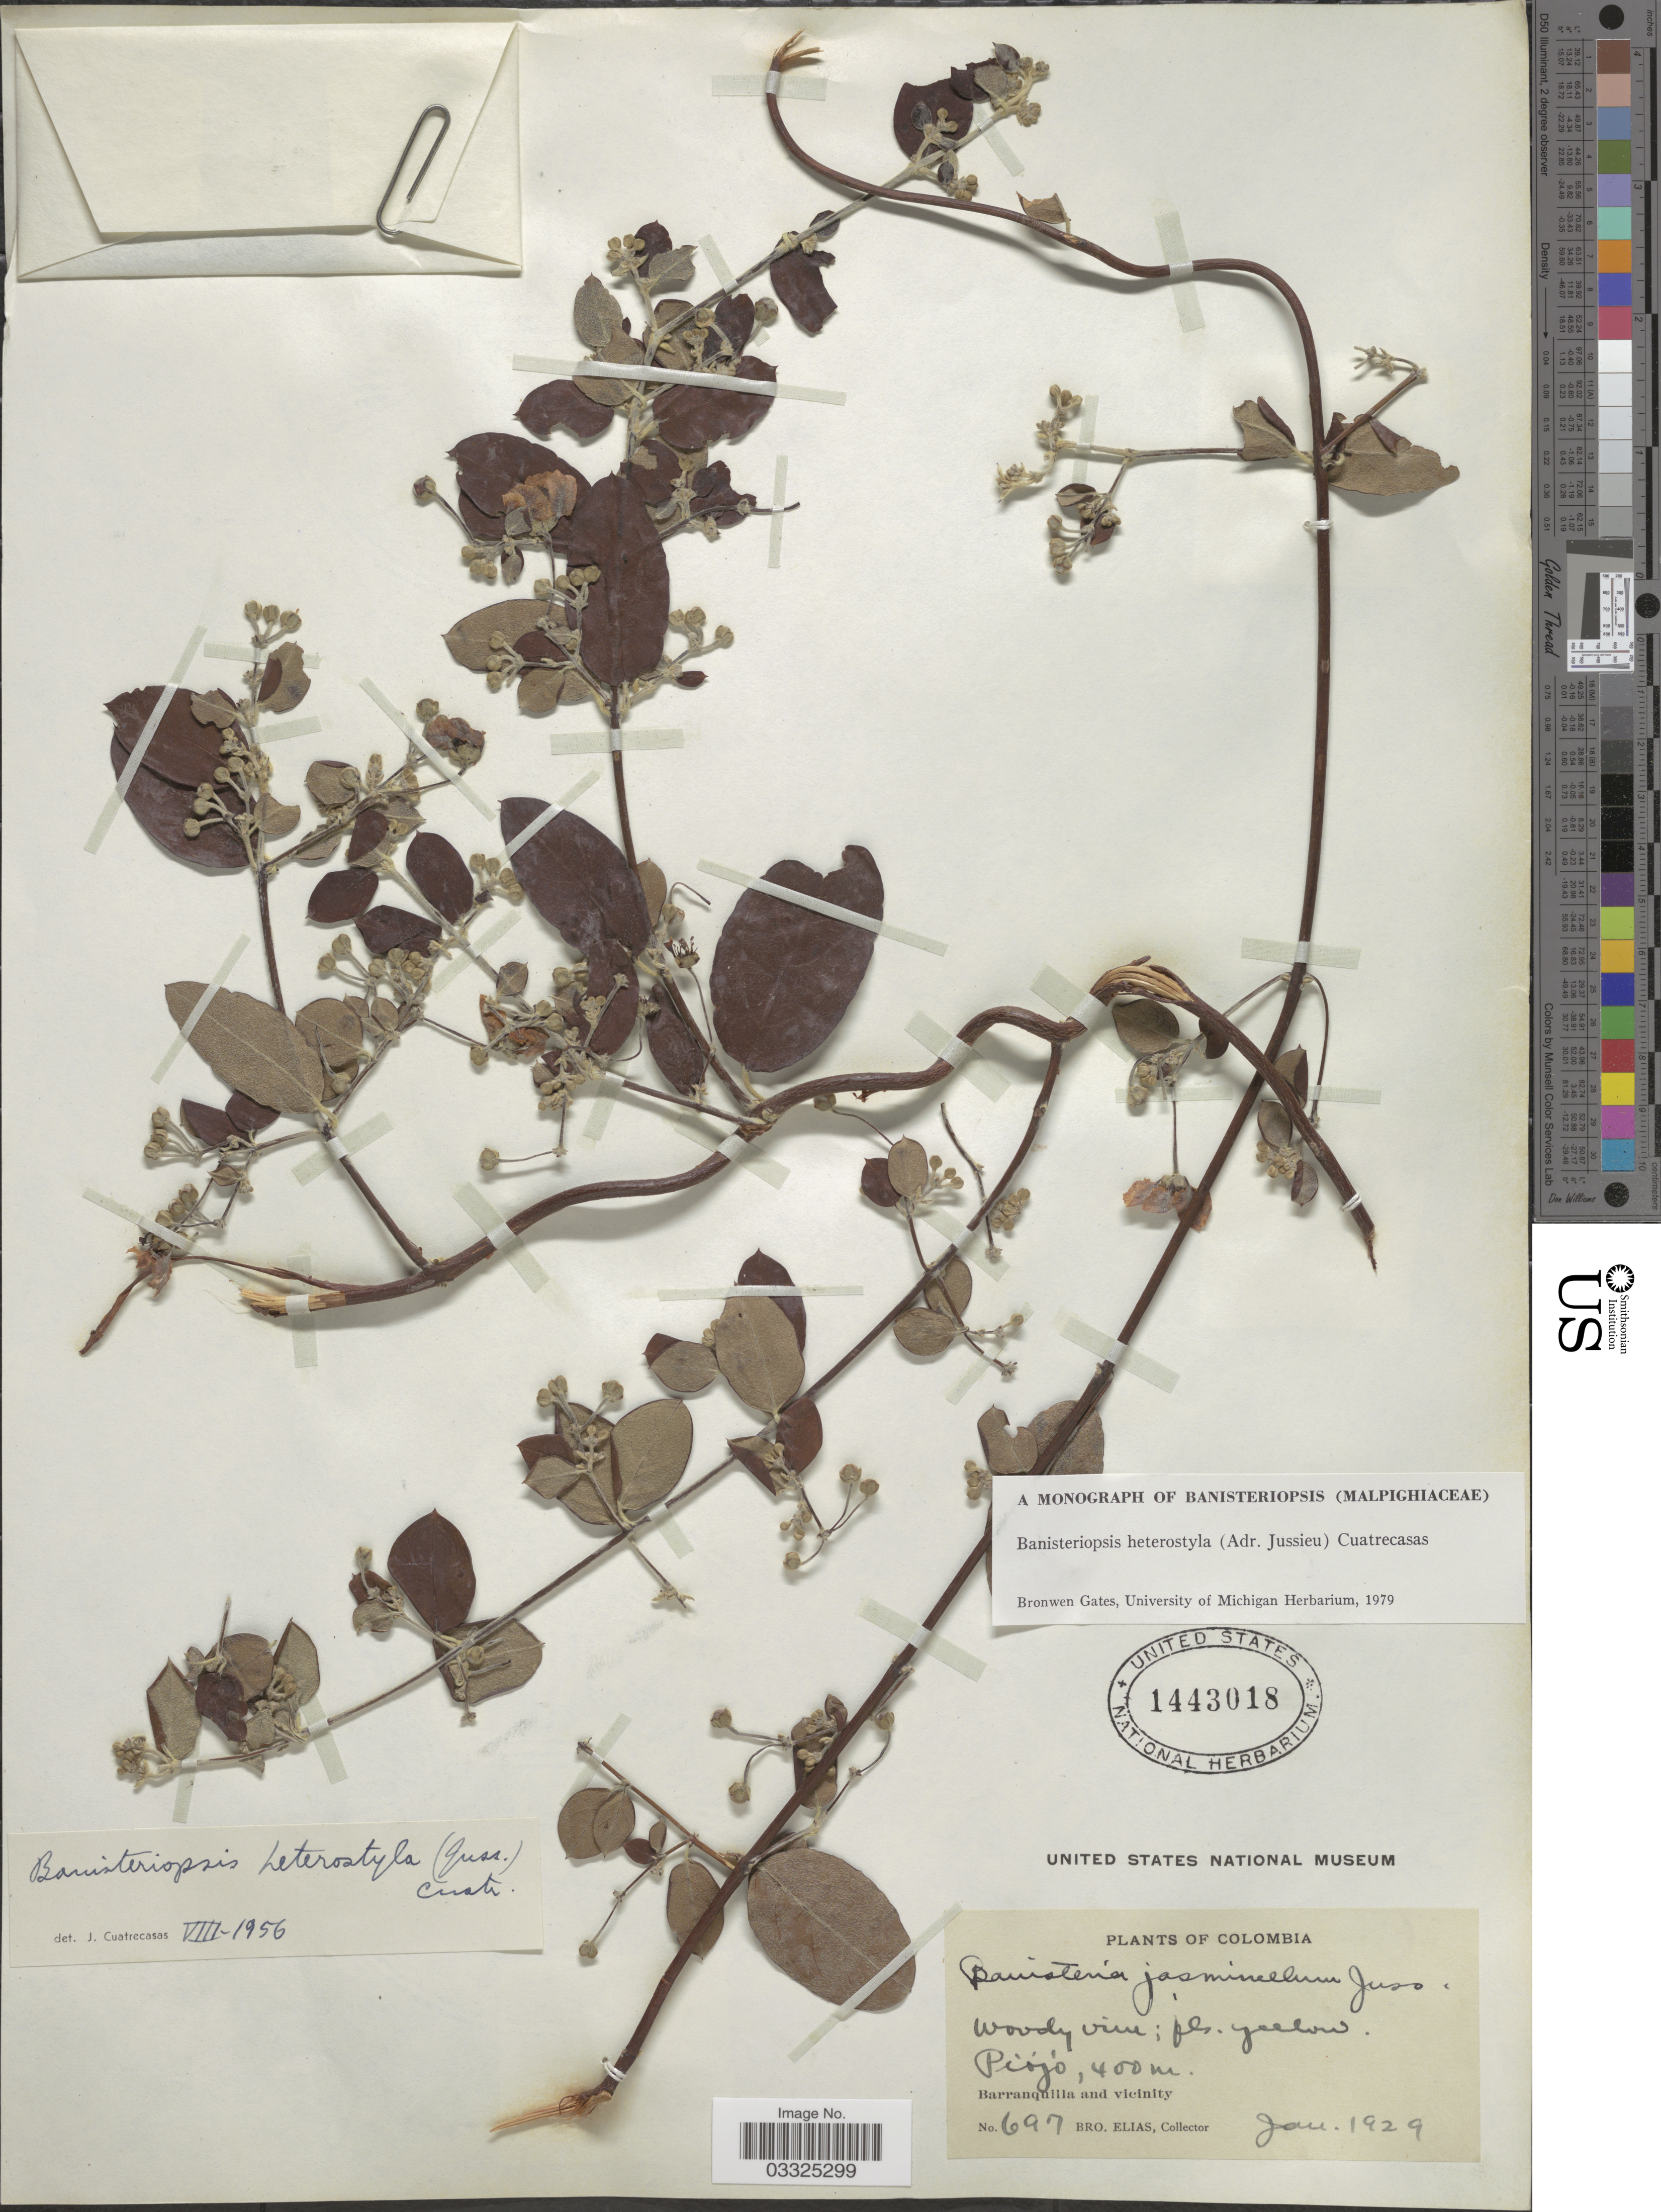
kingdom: Plantae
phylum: Tracheophyta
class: Magnoliopsida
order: Malpighiales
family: Malpighiaceae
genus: Banisteriopsis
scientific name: Banisteriopsis heterostyla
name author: (A. Juss.) Cuatrec.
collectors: Bro. Elias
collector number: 697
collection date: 1929-01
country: Colombia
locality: Piójó. Barranquilla and vicinity.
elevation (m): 400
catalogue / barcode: US 1443018